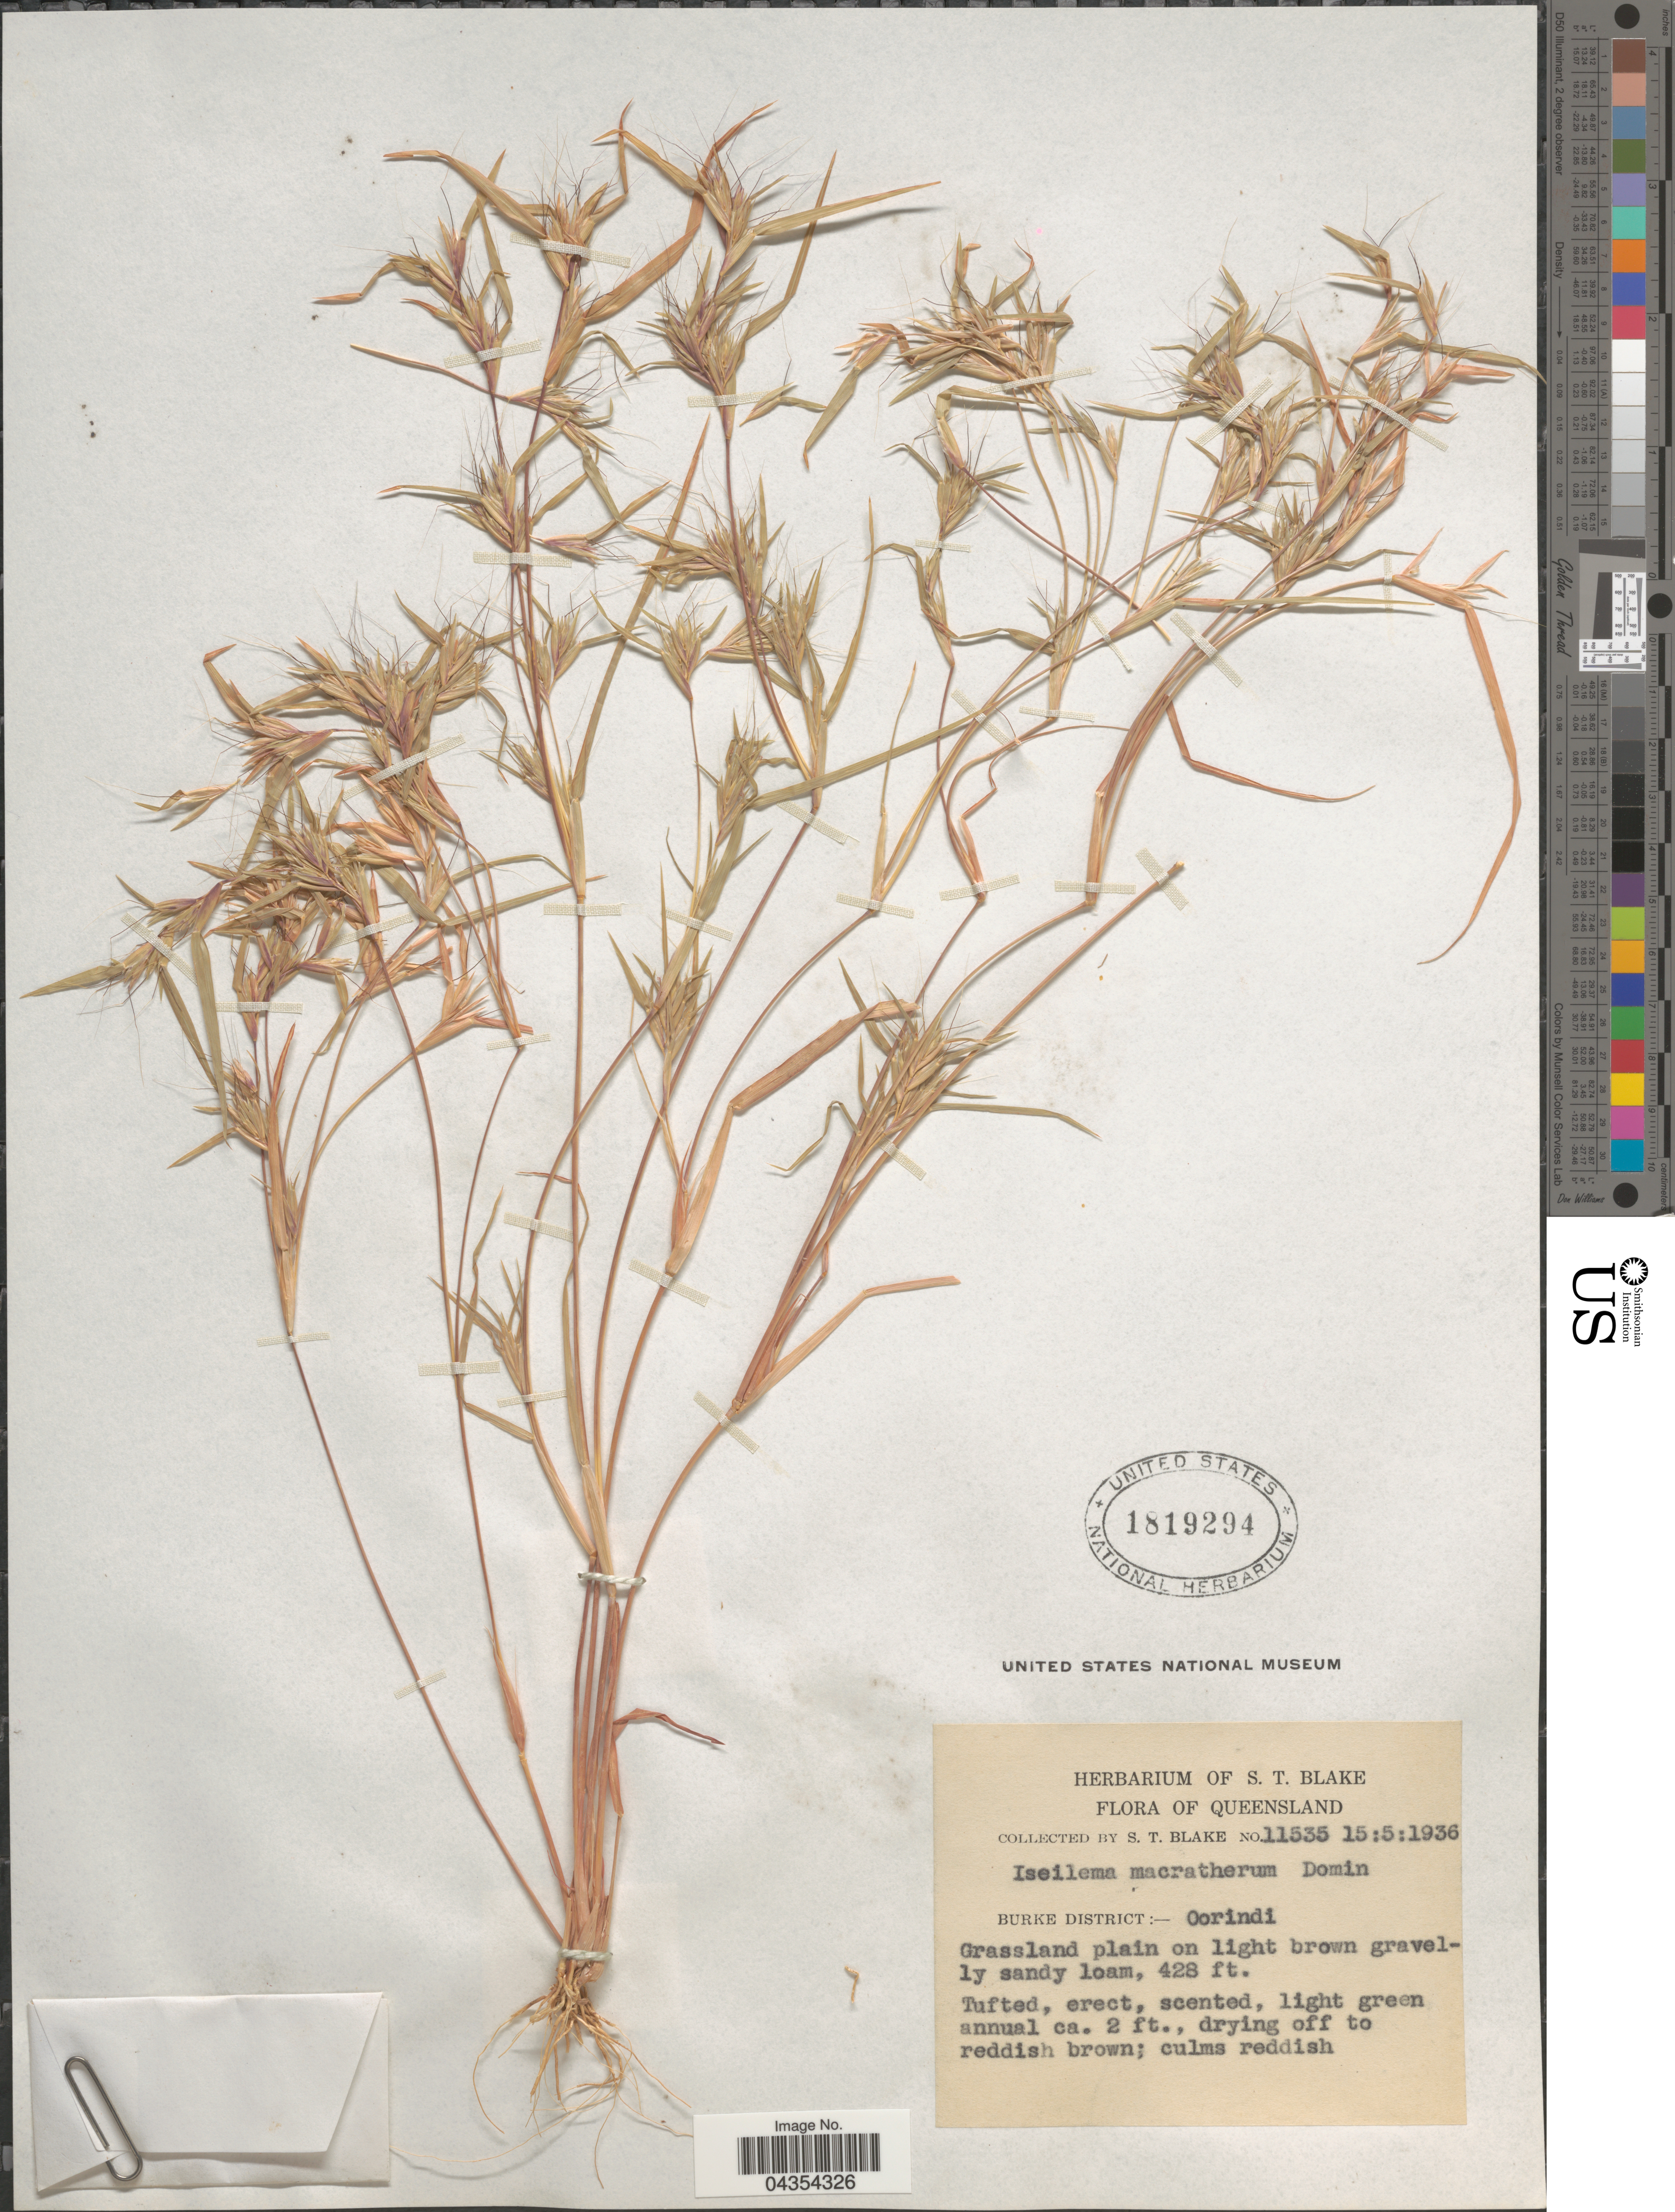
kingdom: Plantae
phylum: Tracheophyta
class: Liliopsida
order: Poales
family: Poaceae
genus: Iseilema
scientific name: Iseilema macratherum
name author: Domin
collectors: S. T. Blake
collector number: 11535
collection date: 1936-05-15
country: Australia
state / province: Queensland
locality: Burke District.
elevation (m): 130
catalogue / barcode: US 1819294